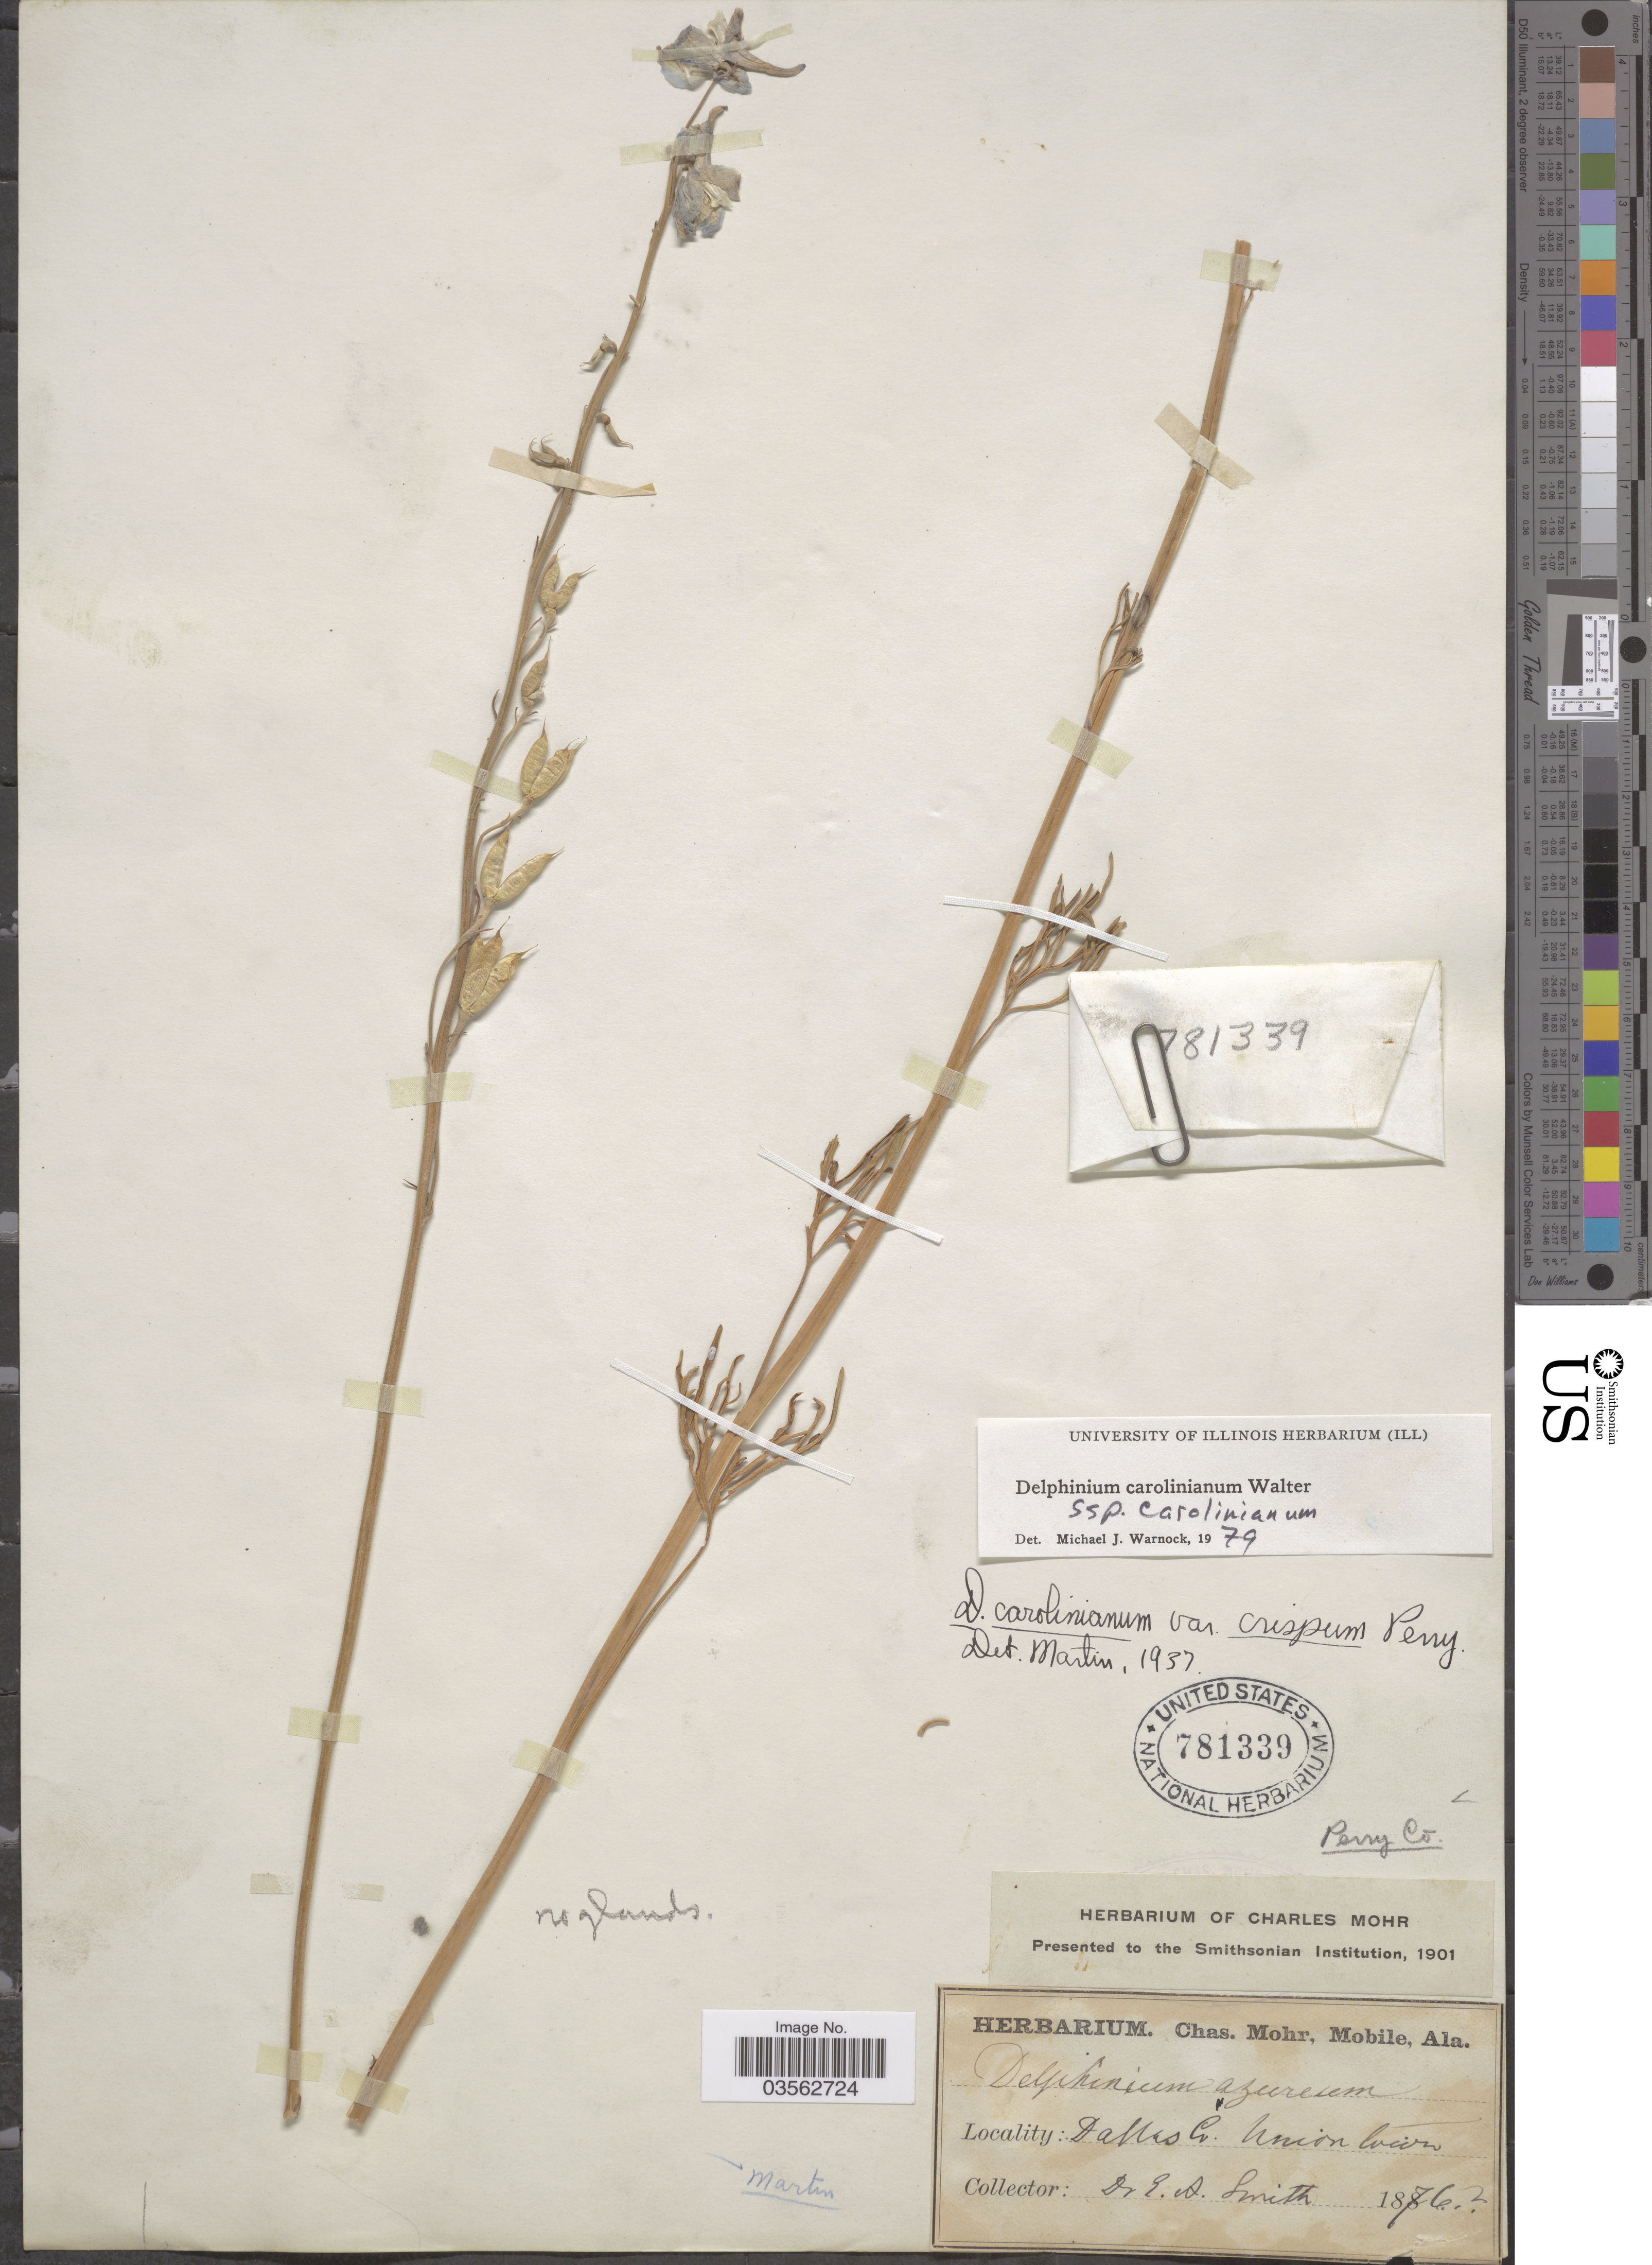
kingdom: Plantae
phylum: Tracheophyta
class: Magnoliopsida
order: Ranunculales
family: Ranunculaceae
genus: Delphinium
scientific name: Delphinium carolinianum subsp. carolinianum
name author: Walter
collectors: E. A. Smith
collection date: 1876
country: United States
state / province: Alabama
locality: Dallas Co. Union Town. Perry Co.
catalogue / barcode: US 781339